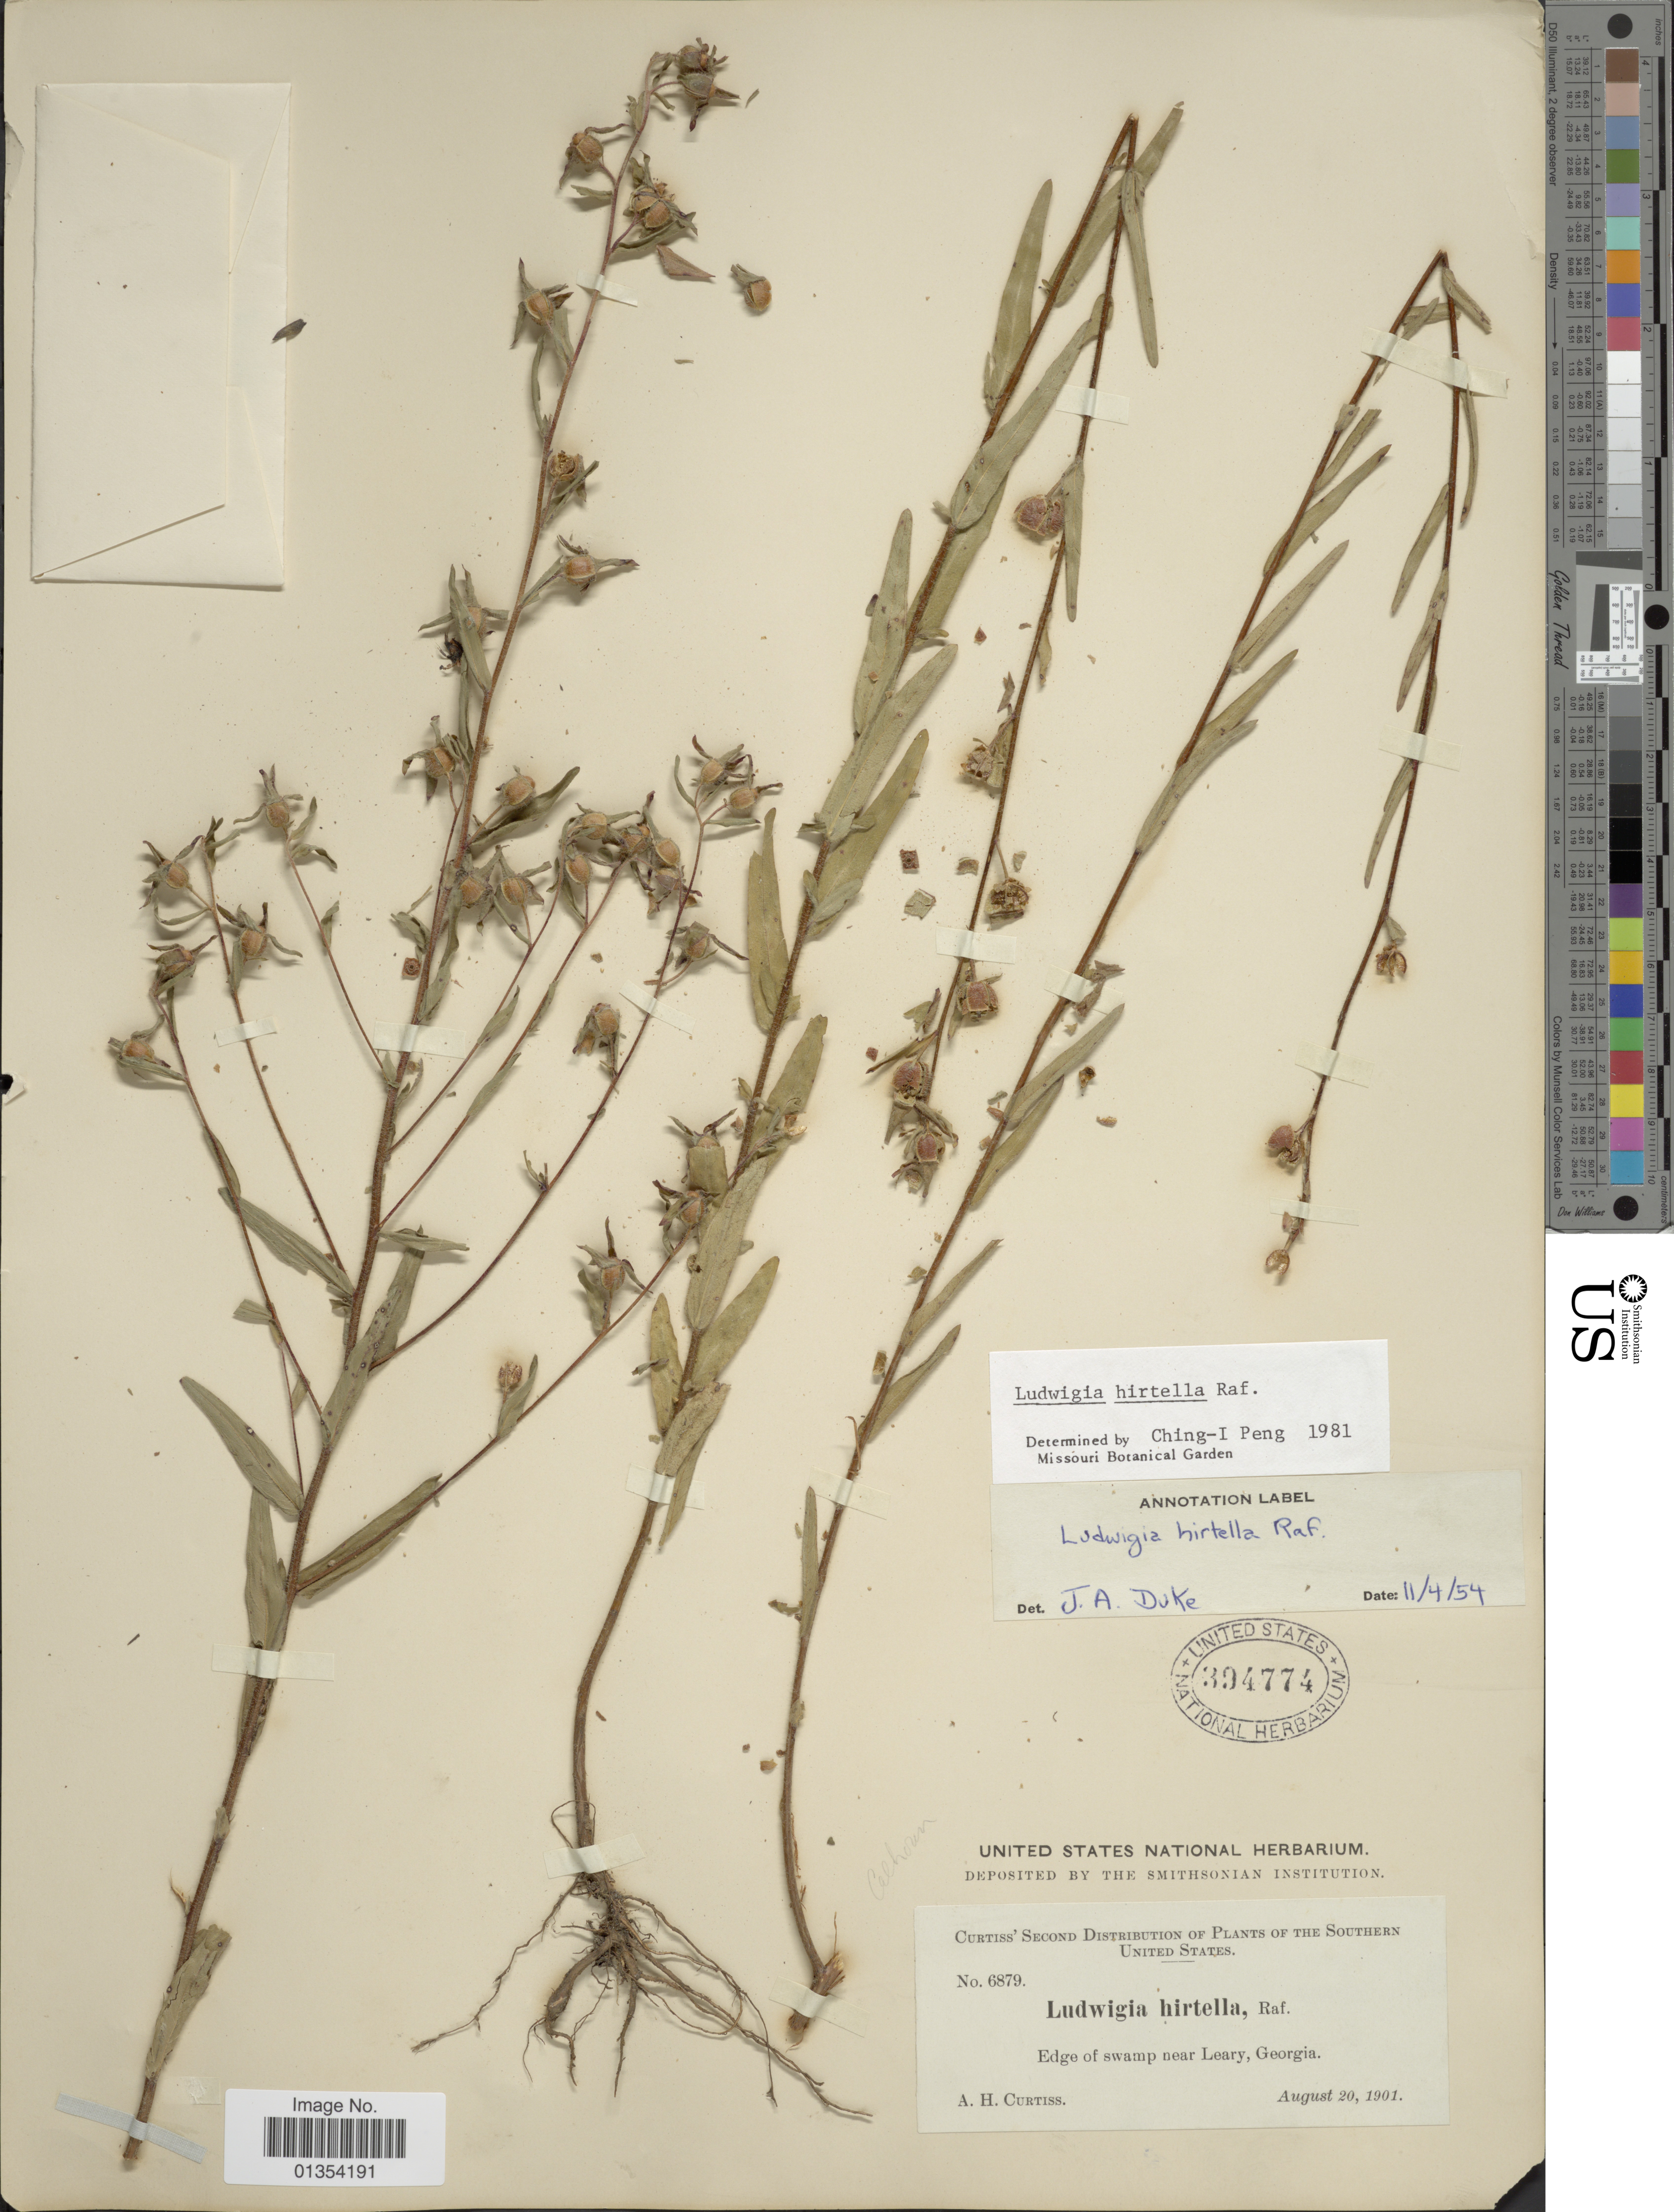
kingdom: Plantae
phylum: Tracheophyta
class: Magnoliopsida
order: Myrtales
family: Onagraceae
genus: Ludwigia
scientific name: Ludwigia hirtella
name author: Raf.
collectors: A. H. Curtiss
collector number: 6879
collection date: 1901-08-20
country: United States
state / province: Georgia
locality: Edge of swamp near Leary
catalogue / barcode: US 394774